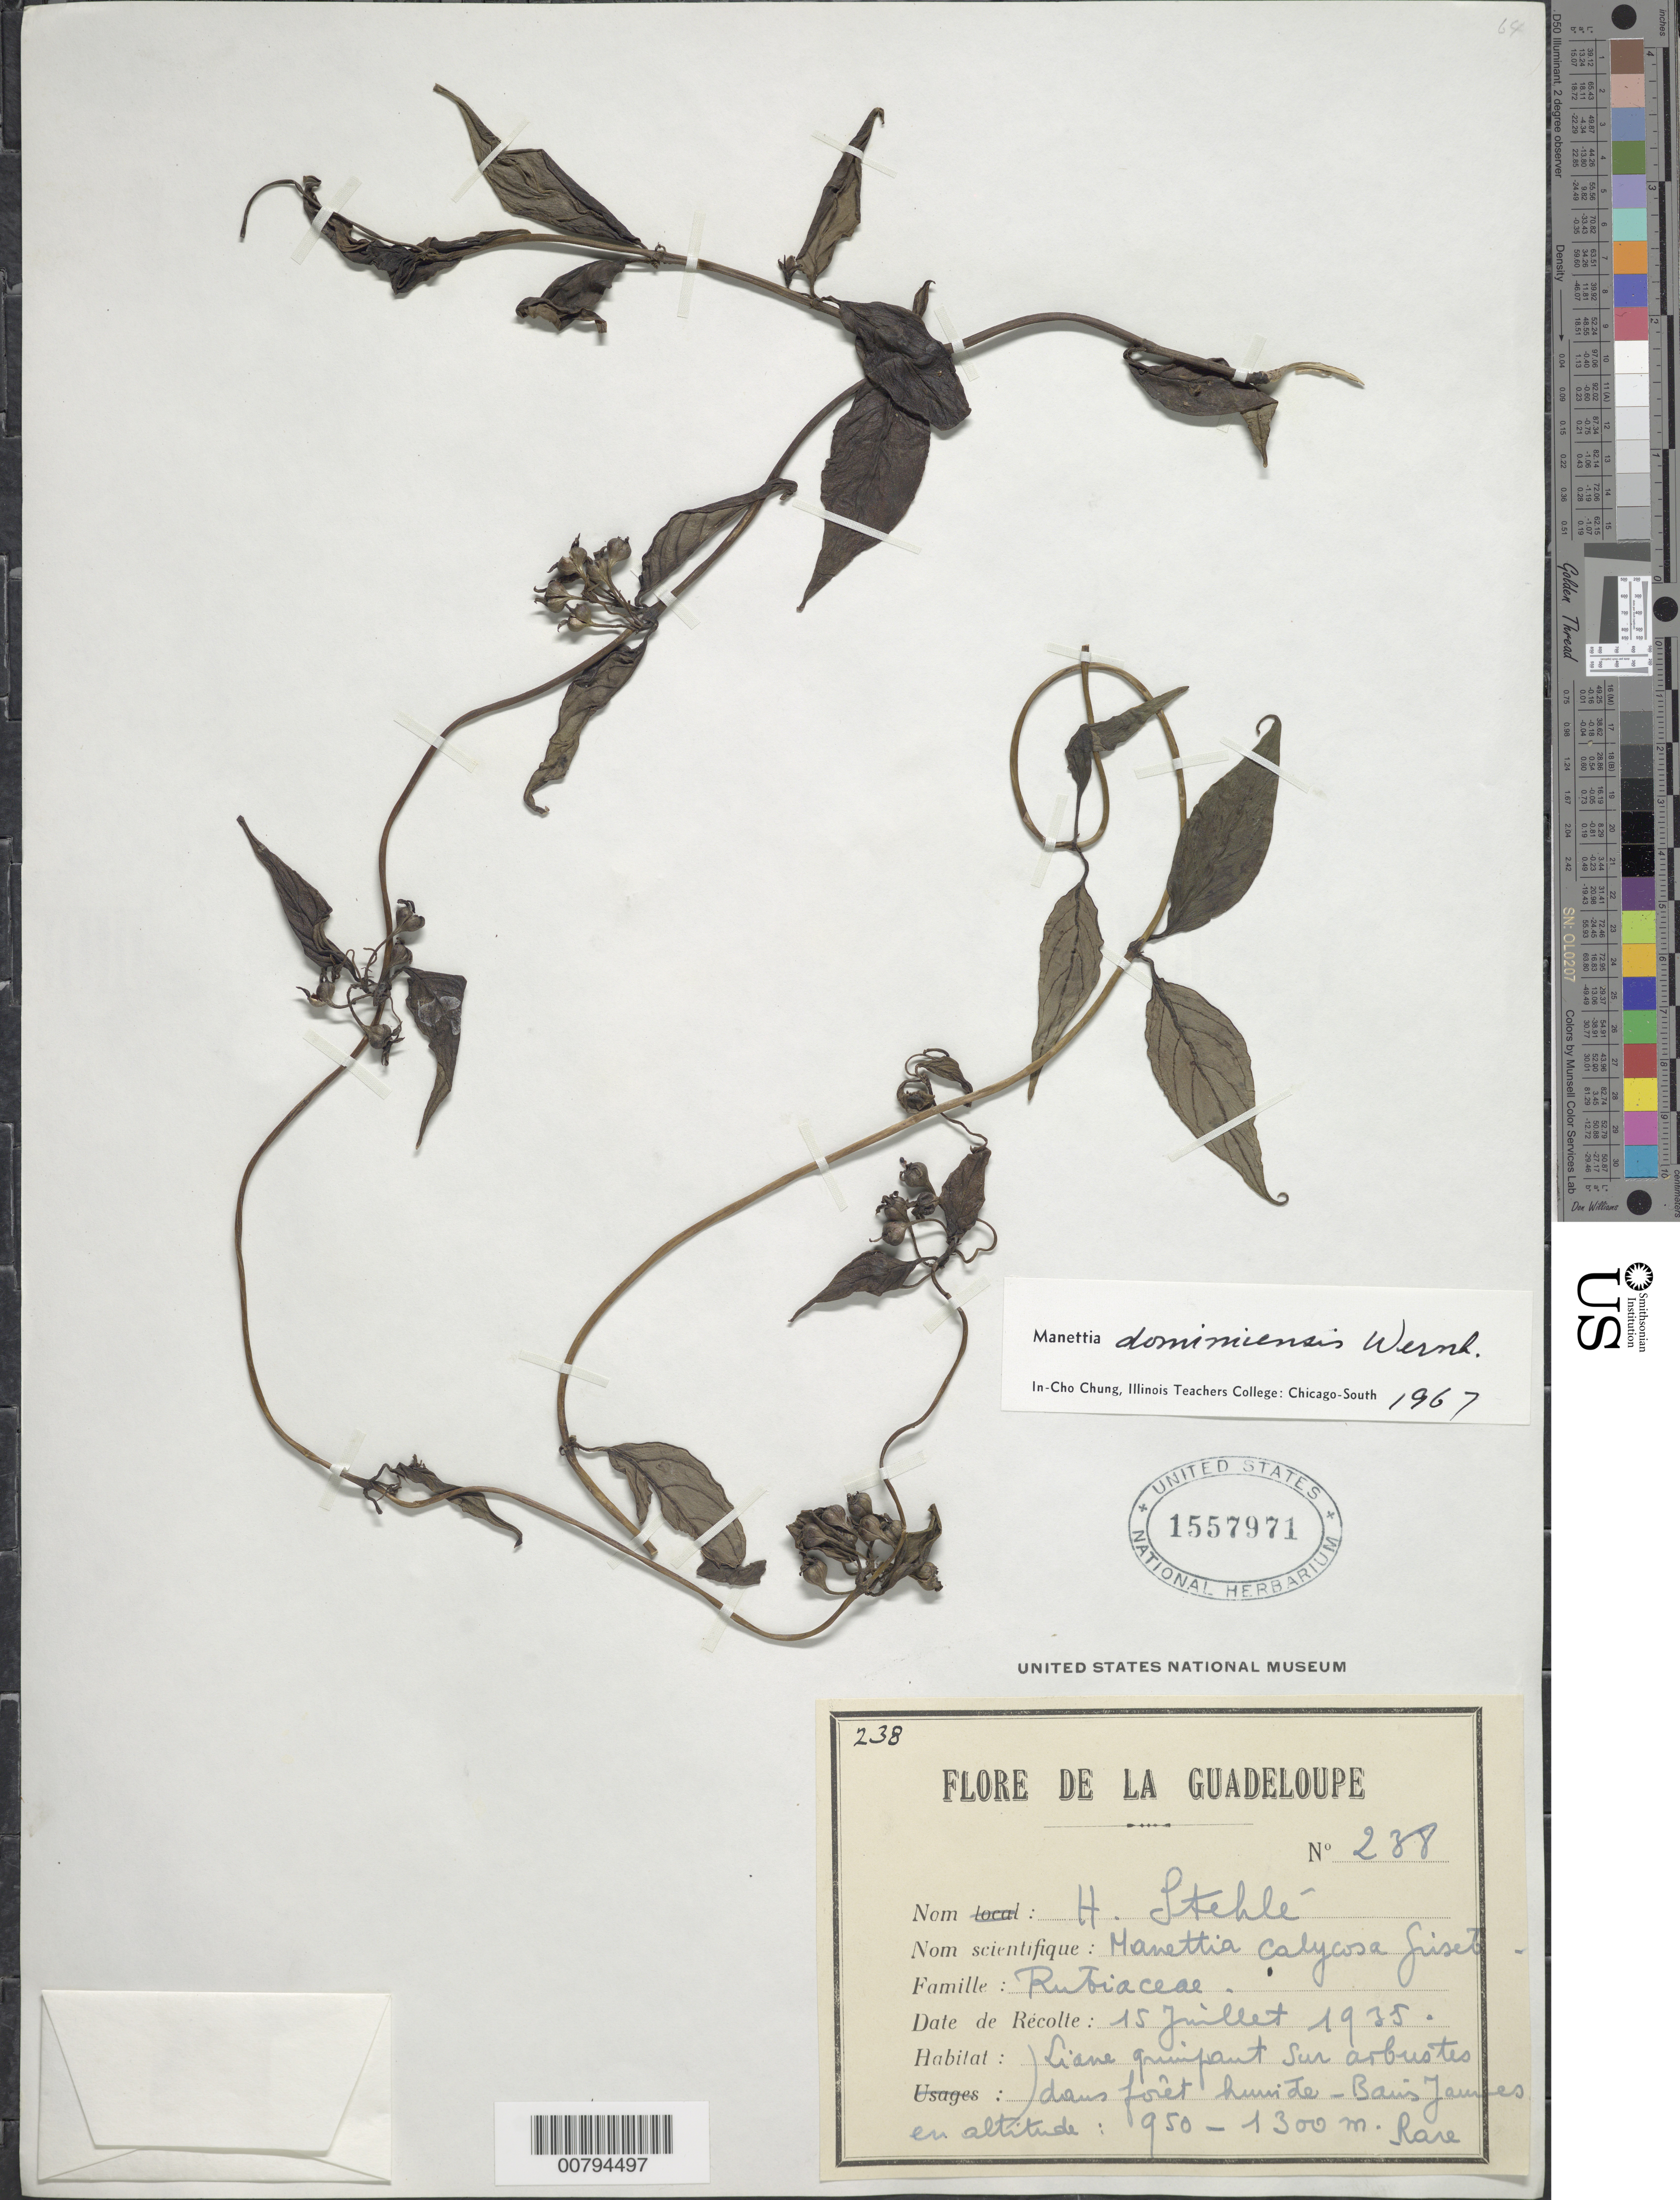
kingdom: Plantae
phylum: Tracheophyta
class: Magnoliopsida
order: Gentianales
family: Rubiaceae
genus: Manettia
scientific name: Manettia dominicensis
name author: Wernham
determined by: Chung, In Cho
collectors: H. Stehlé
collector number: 238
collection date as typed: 15 Jul 1935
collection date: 1935-07-15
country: Guadeloupe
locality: Bains-Jaunes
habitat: Sur arbustes dans foret humide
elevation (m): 950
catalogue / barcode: US 1557971